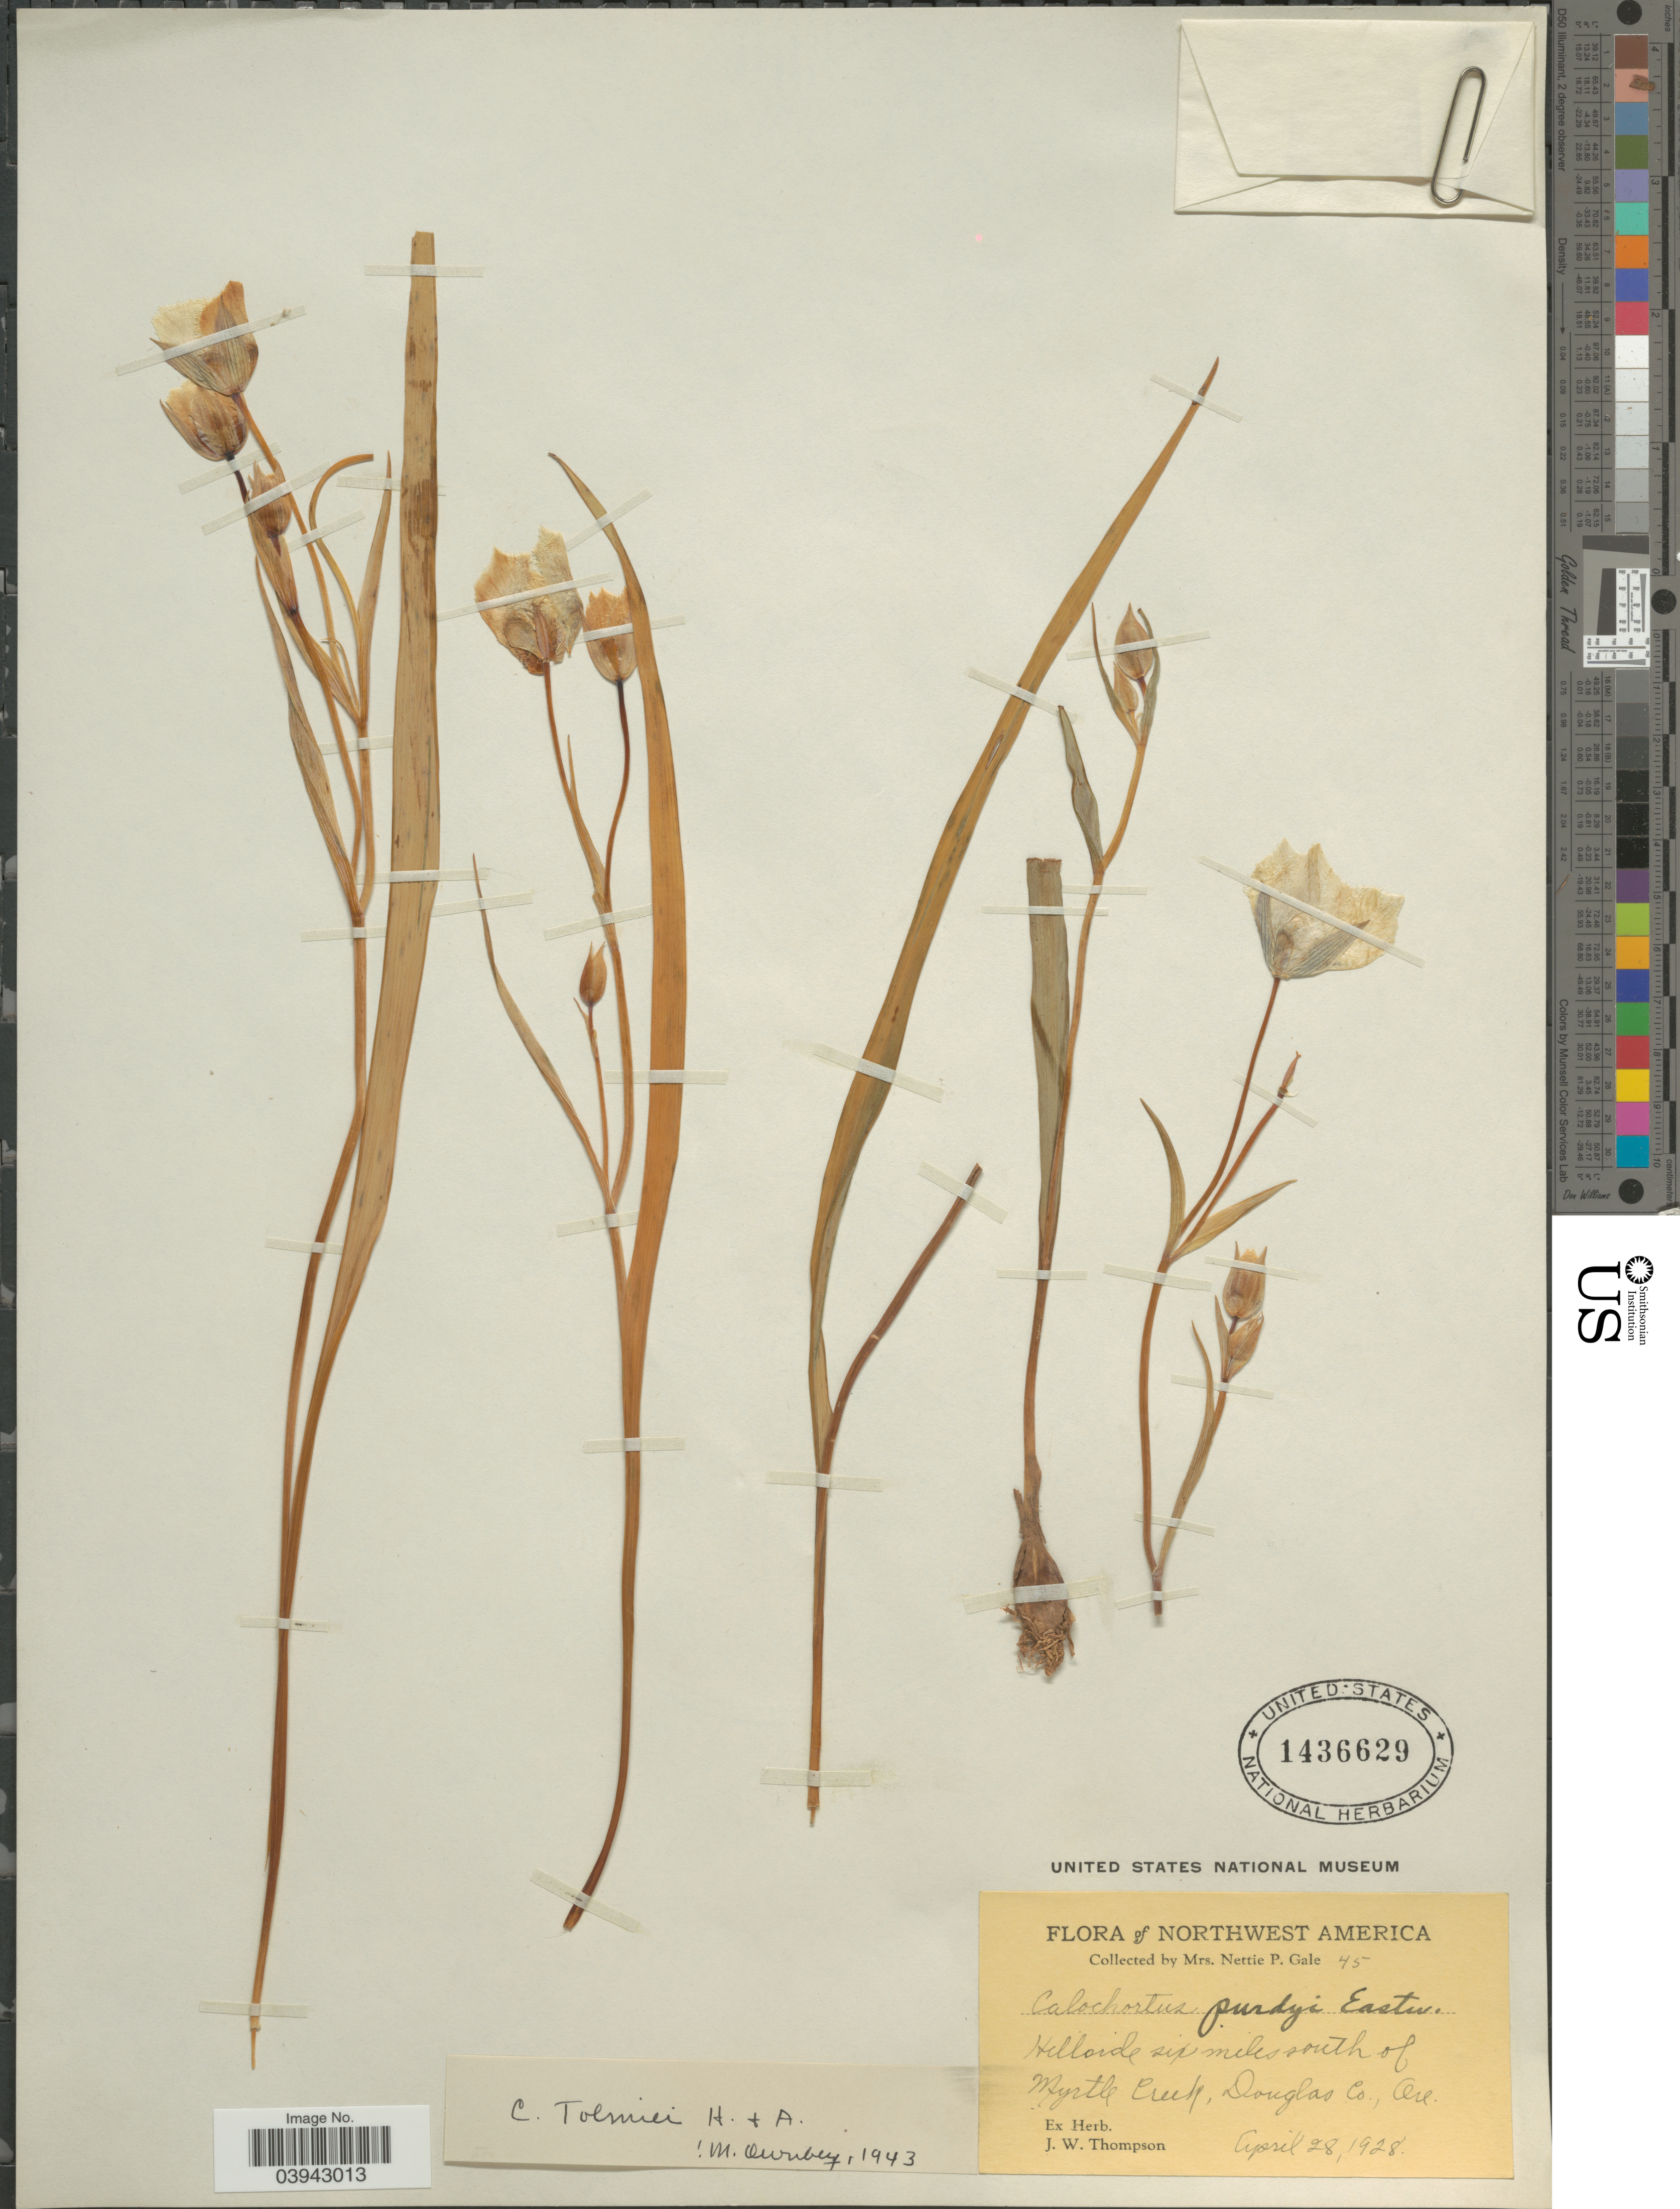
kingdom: Plantae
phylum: Tracheophyta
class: Liliopsida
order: Liliales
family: Liliaceae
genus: Calochortus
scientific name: Calochortus tolmiei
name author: Hook. & Arn.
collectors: J. Thompson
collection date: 1928-04-28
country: United States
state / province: Oregon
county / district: Douglas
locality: Northwest America. Hillside six miles south of Myrtle Creek, Douglas Co.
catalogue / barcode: US 1436629